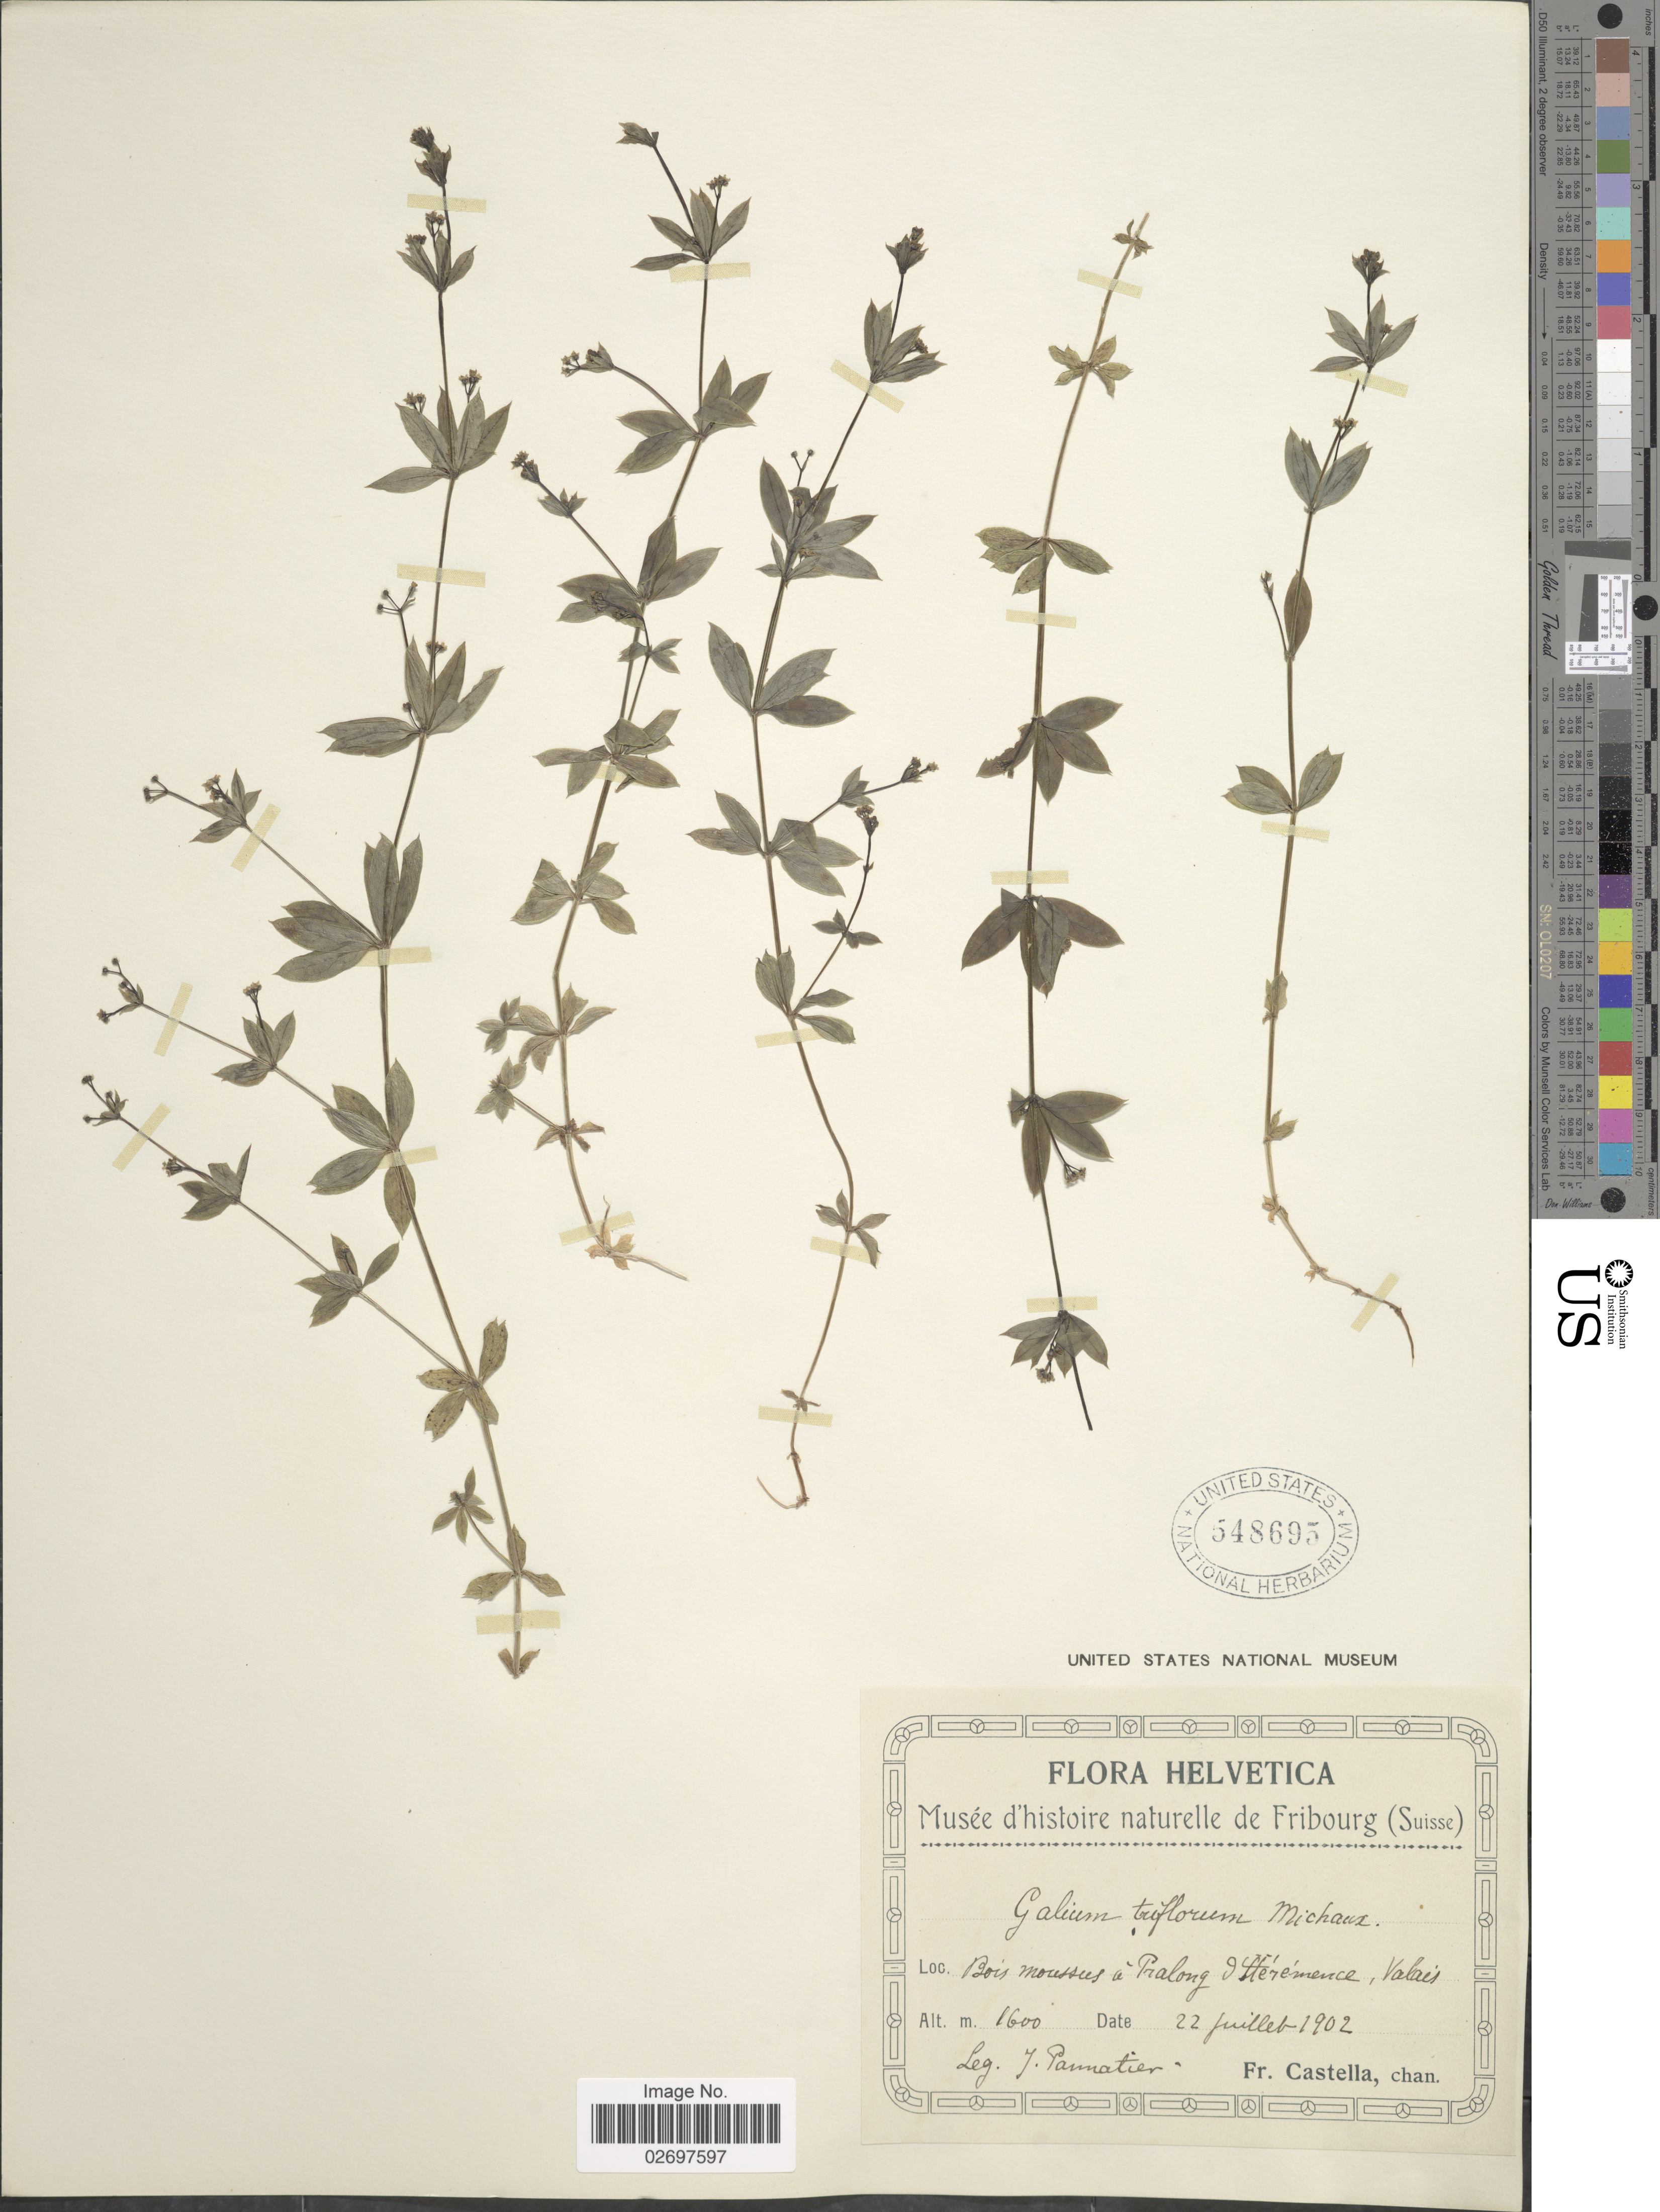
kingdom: Plantae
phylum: Tracheophyta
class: Magnoliopsida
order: Gentianales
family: Rubiaceae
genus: Galium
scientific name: Galium triflorum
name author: Michx.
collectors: J. Pannatier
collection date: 1902-07-22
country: Switzerland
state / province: Valais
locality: Helvetica. Bois moussees a Pralong d Heremence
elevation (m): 1600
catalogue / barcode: US 648695